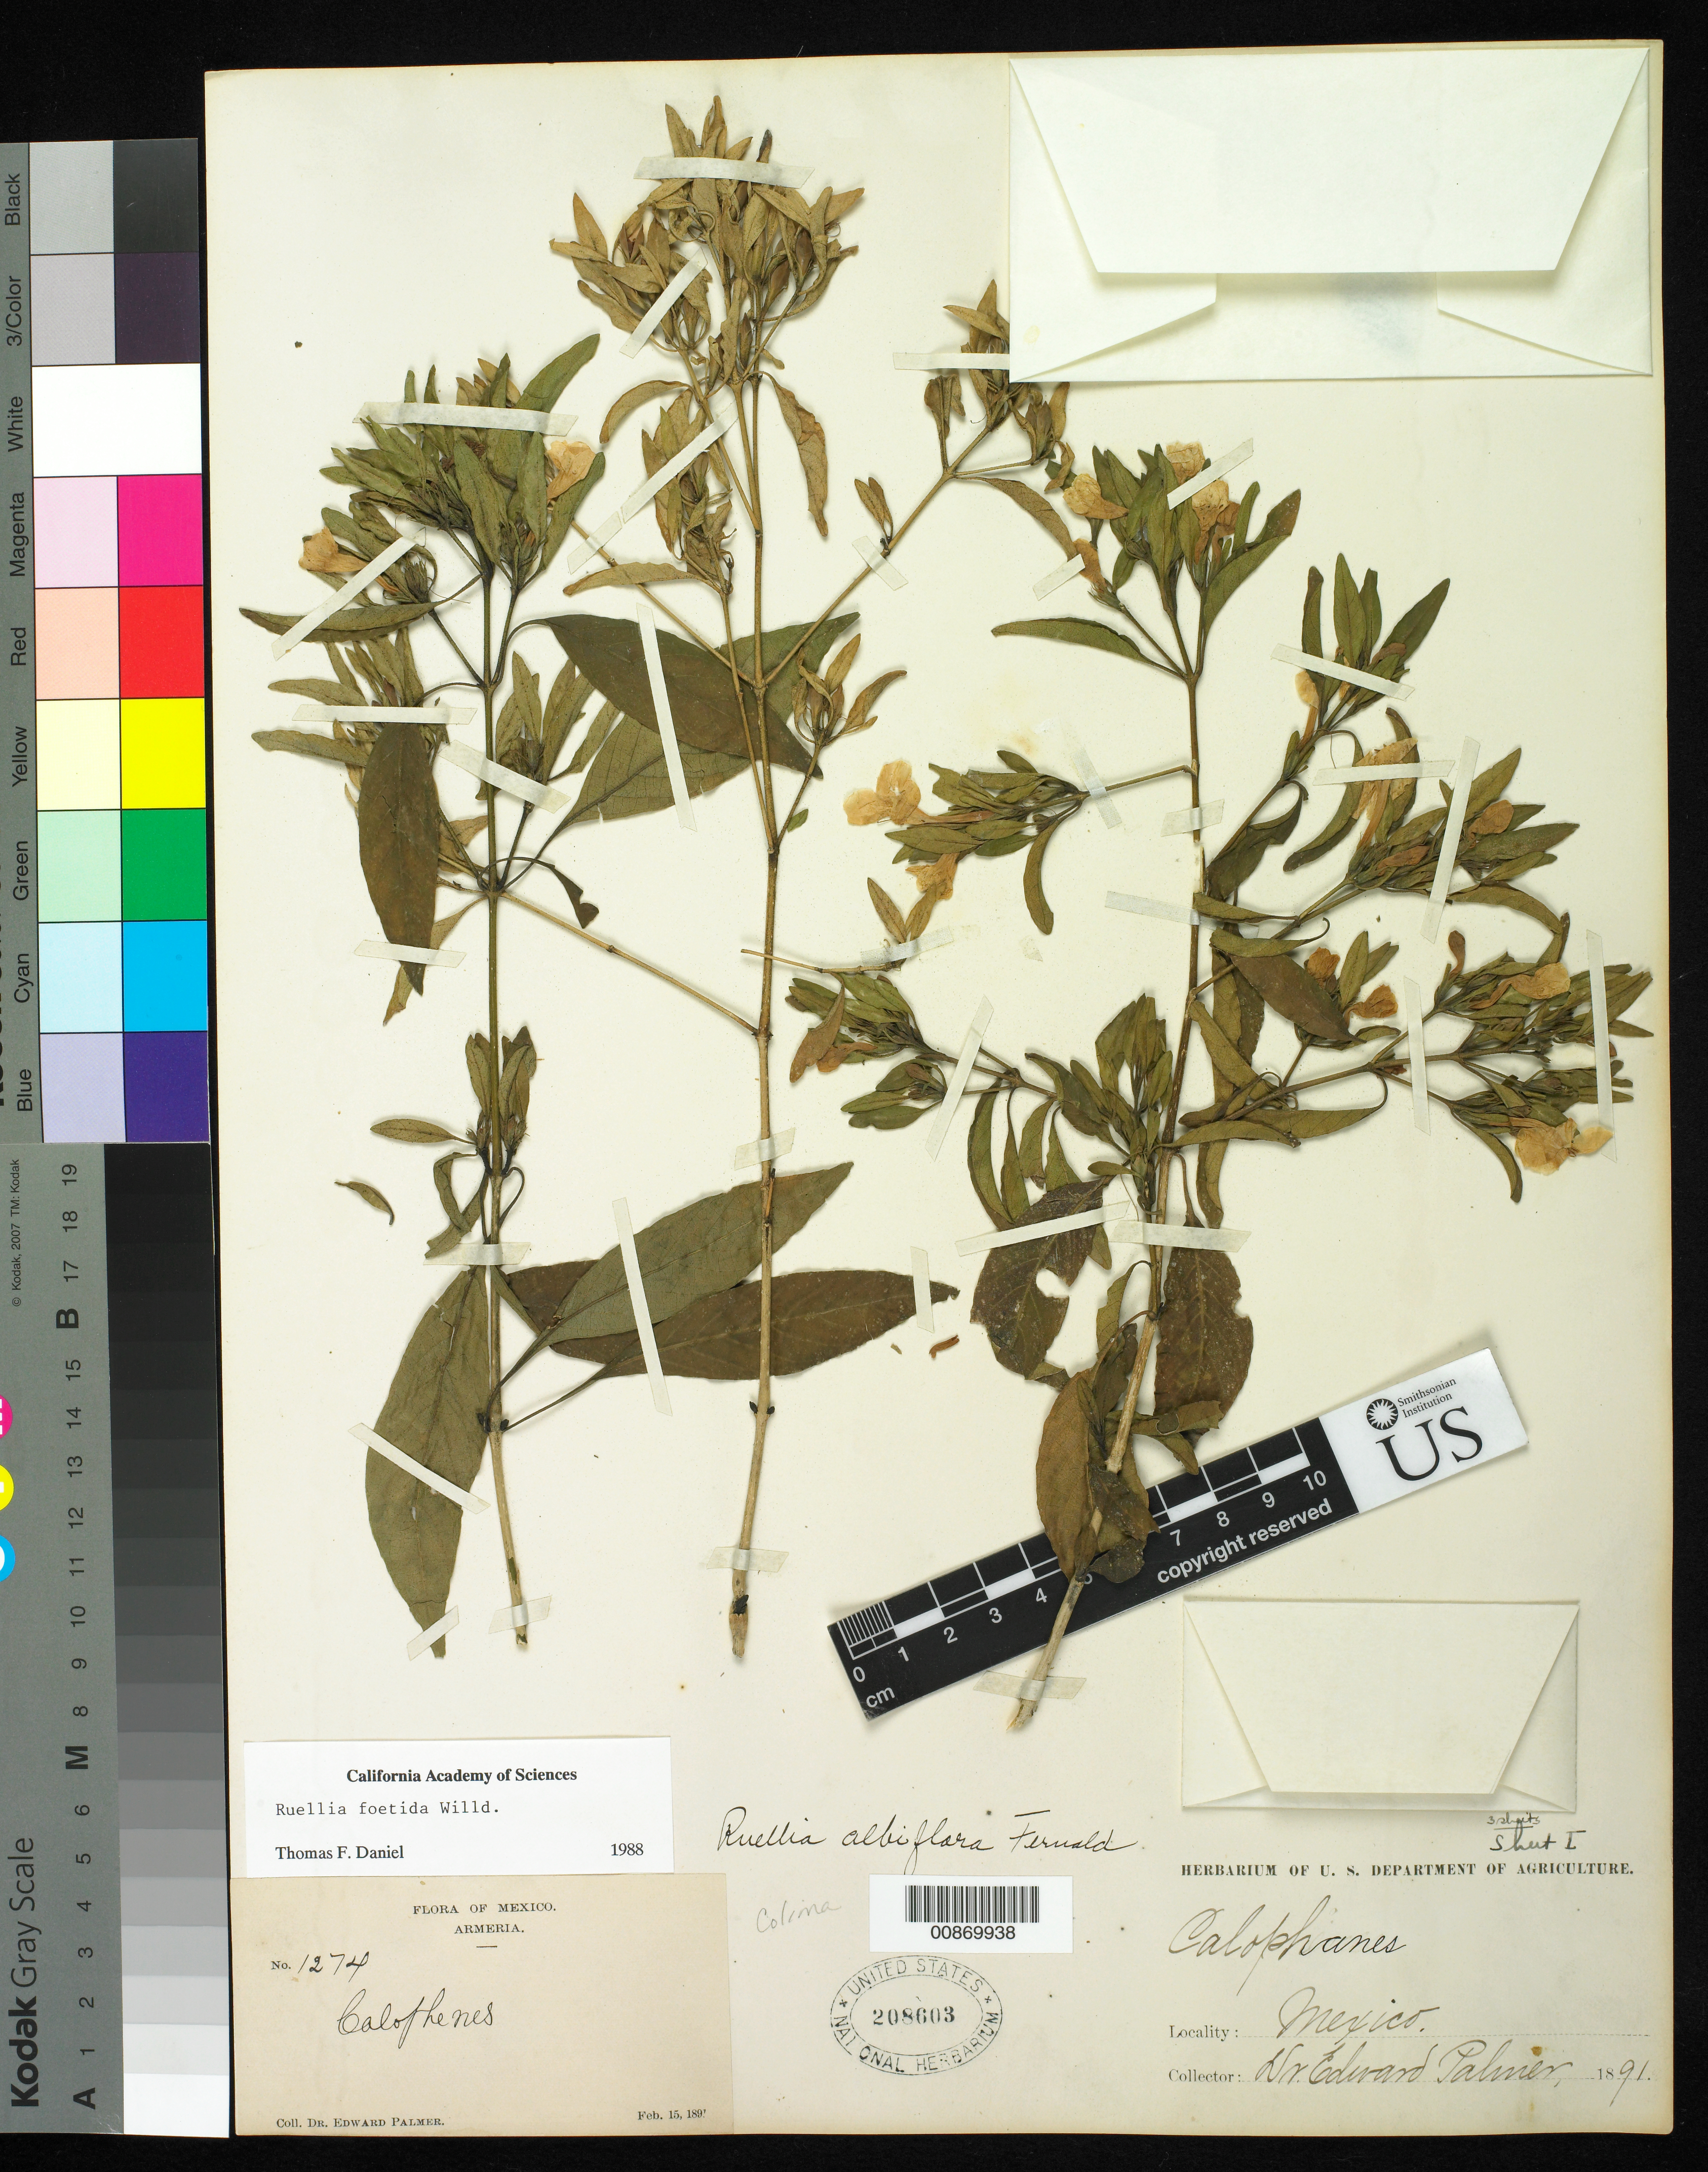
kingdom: Plantae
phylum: Tracheophyta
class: Magnoliopsida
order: Lamiales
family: Acanthaceae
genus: Ruellia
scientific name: Ruellia foetida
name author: Willd.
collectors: E. Palmer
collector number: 1274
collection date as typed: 15 Feb 1891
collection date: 1891-02-15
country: Mexico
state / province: Colima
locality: Armeria, Colima.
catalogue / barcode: US 208603